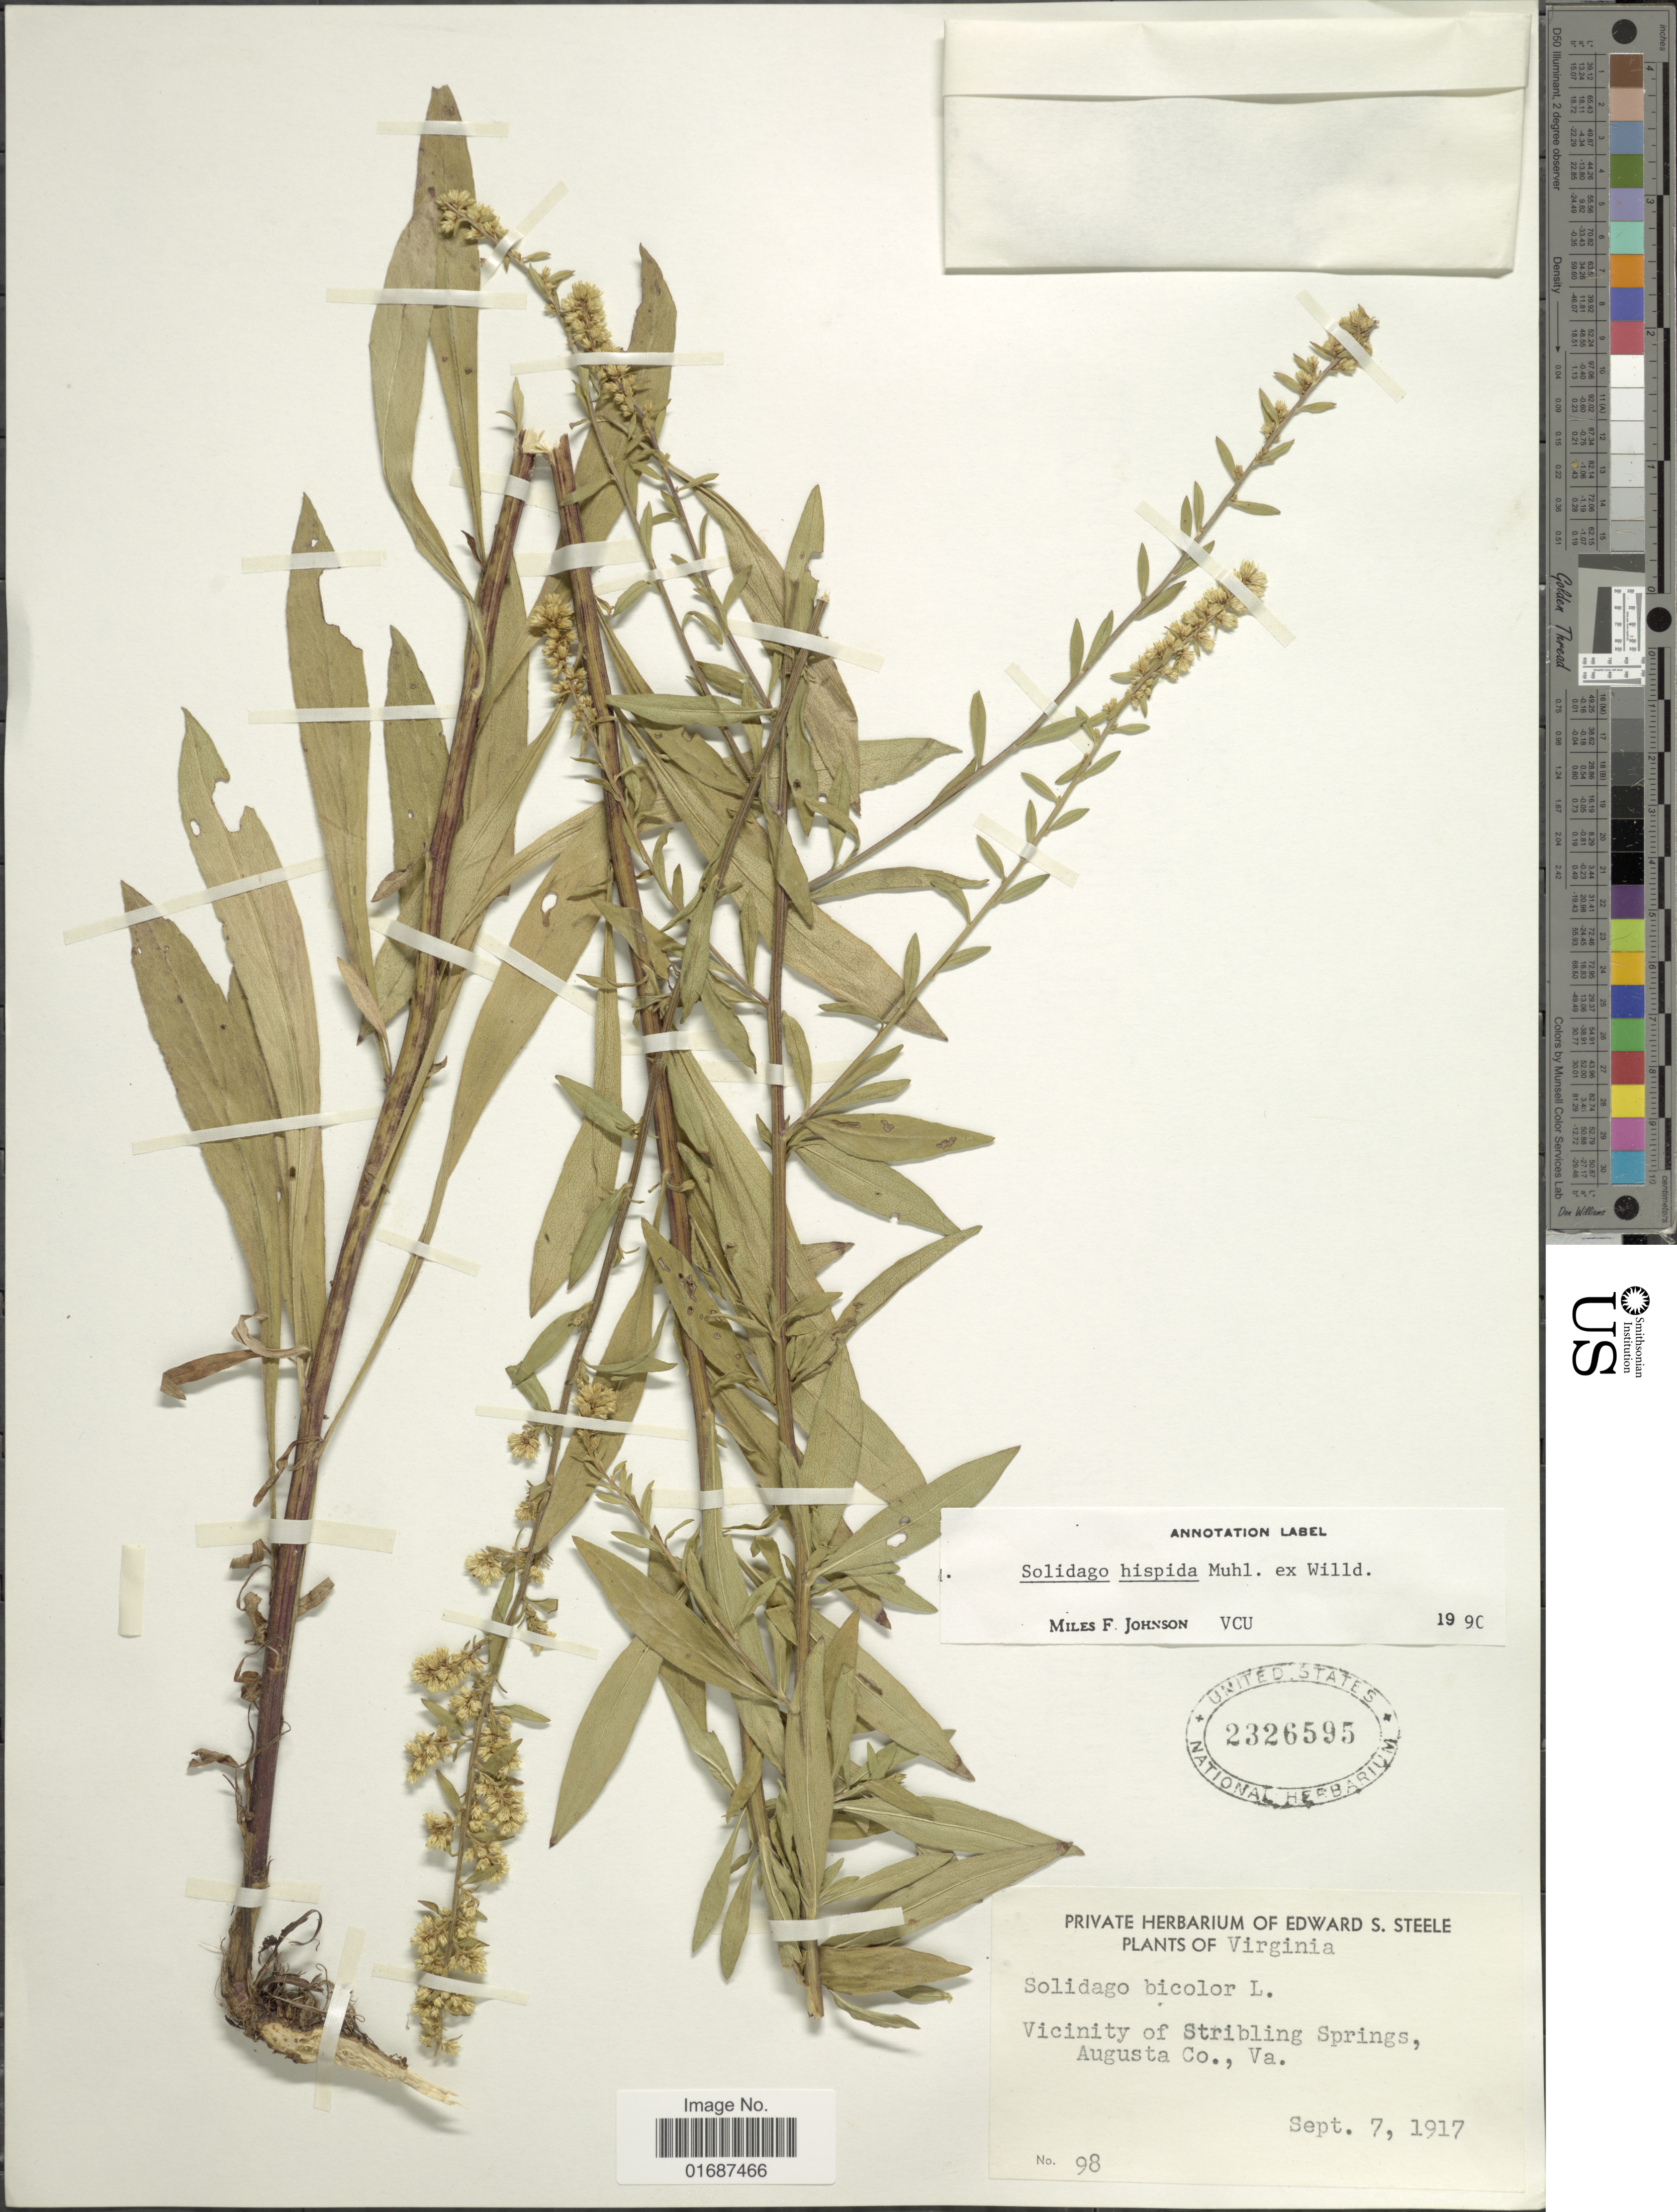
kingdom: Plantae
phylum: Tracheophyta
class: Magnoliopsida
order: Asterales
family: Asteraceae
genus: Solidago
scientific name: Solidago hispida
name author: Muhl. ex Willd.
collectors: ex herb. Edward S. Steele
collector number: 98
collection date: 1917-09-07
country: United States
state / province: Virginia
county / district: Augusta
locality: Vicinity of Stribling Springs, Augusta Co.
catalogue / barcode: US 2326595